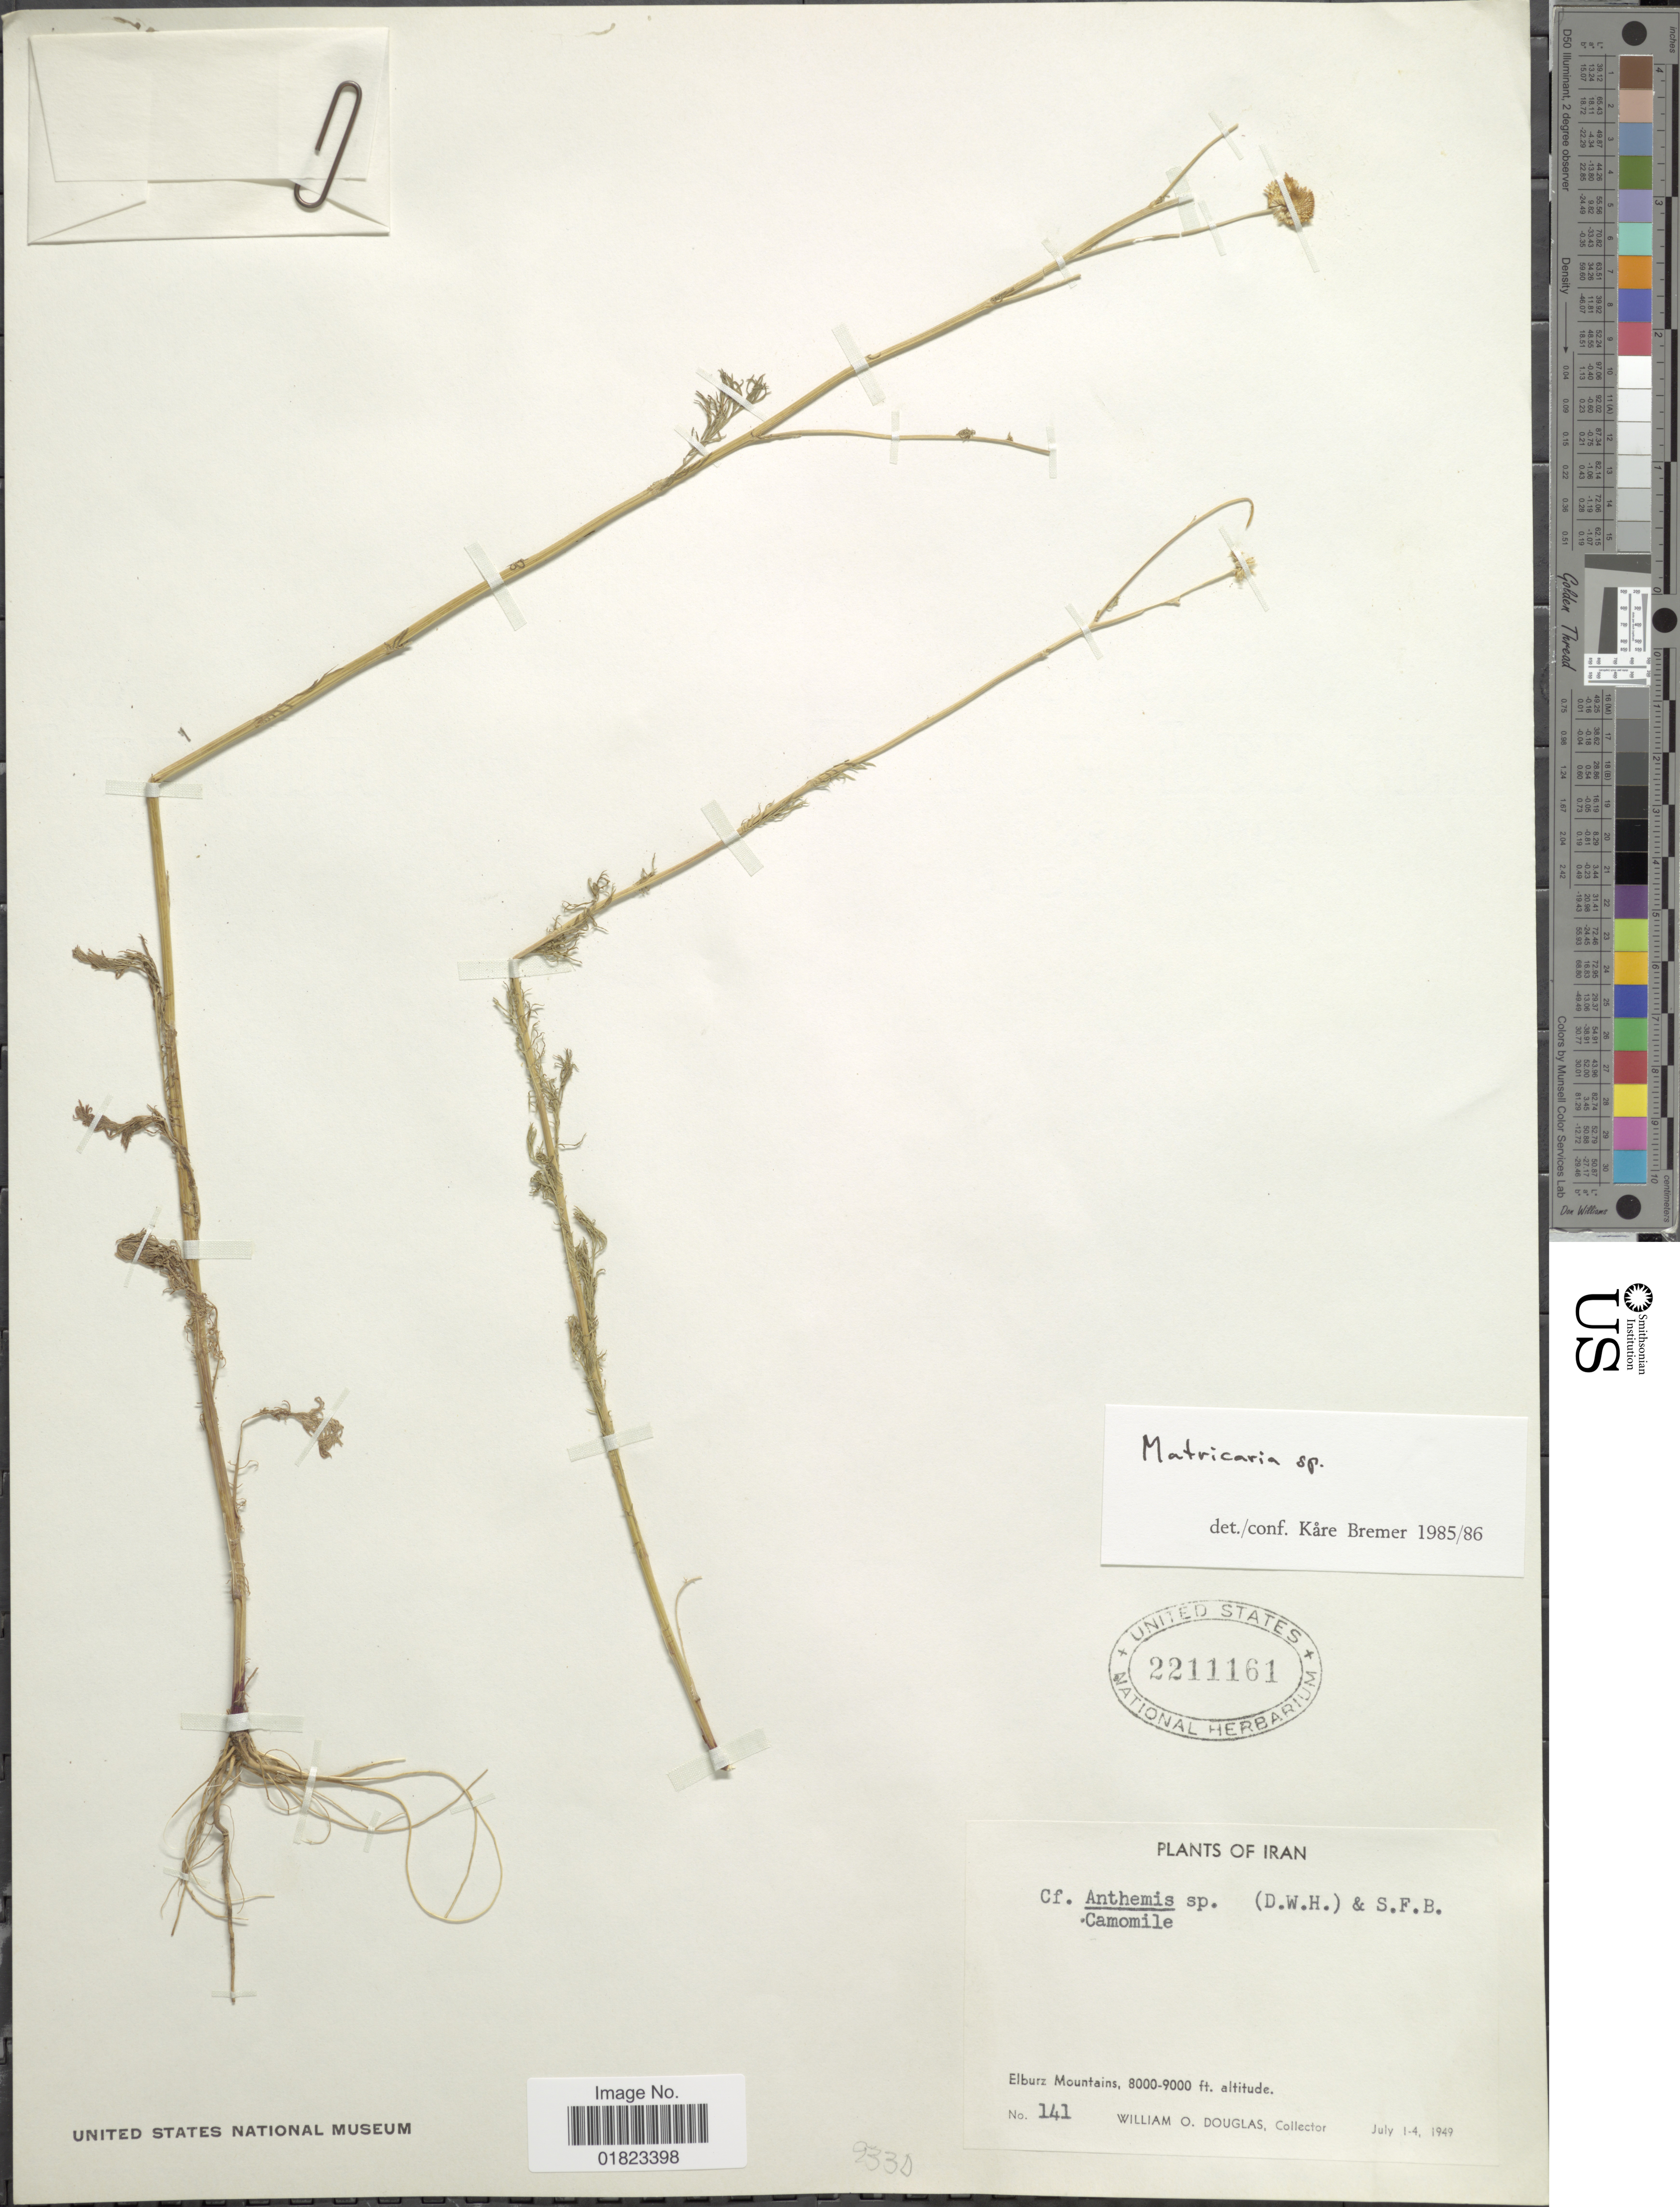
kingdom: Plantae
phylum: Tracheophyta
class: Magnoliopsida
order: Asterales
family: Asteraceae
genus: Matricaria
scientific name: Matricaria sp.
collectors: W. Douglas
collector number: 141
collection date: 1949-07-01/1949-07-04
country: Iran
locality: Iran, Elburz Mountains.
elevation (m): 2438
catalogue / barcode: US 2211161